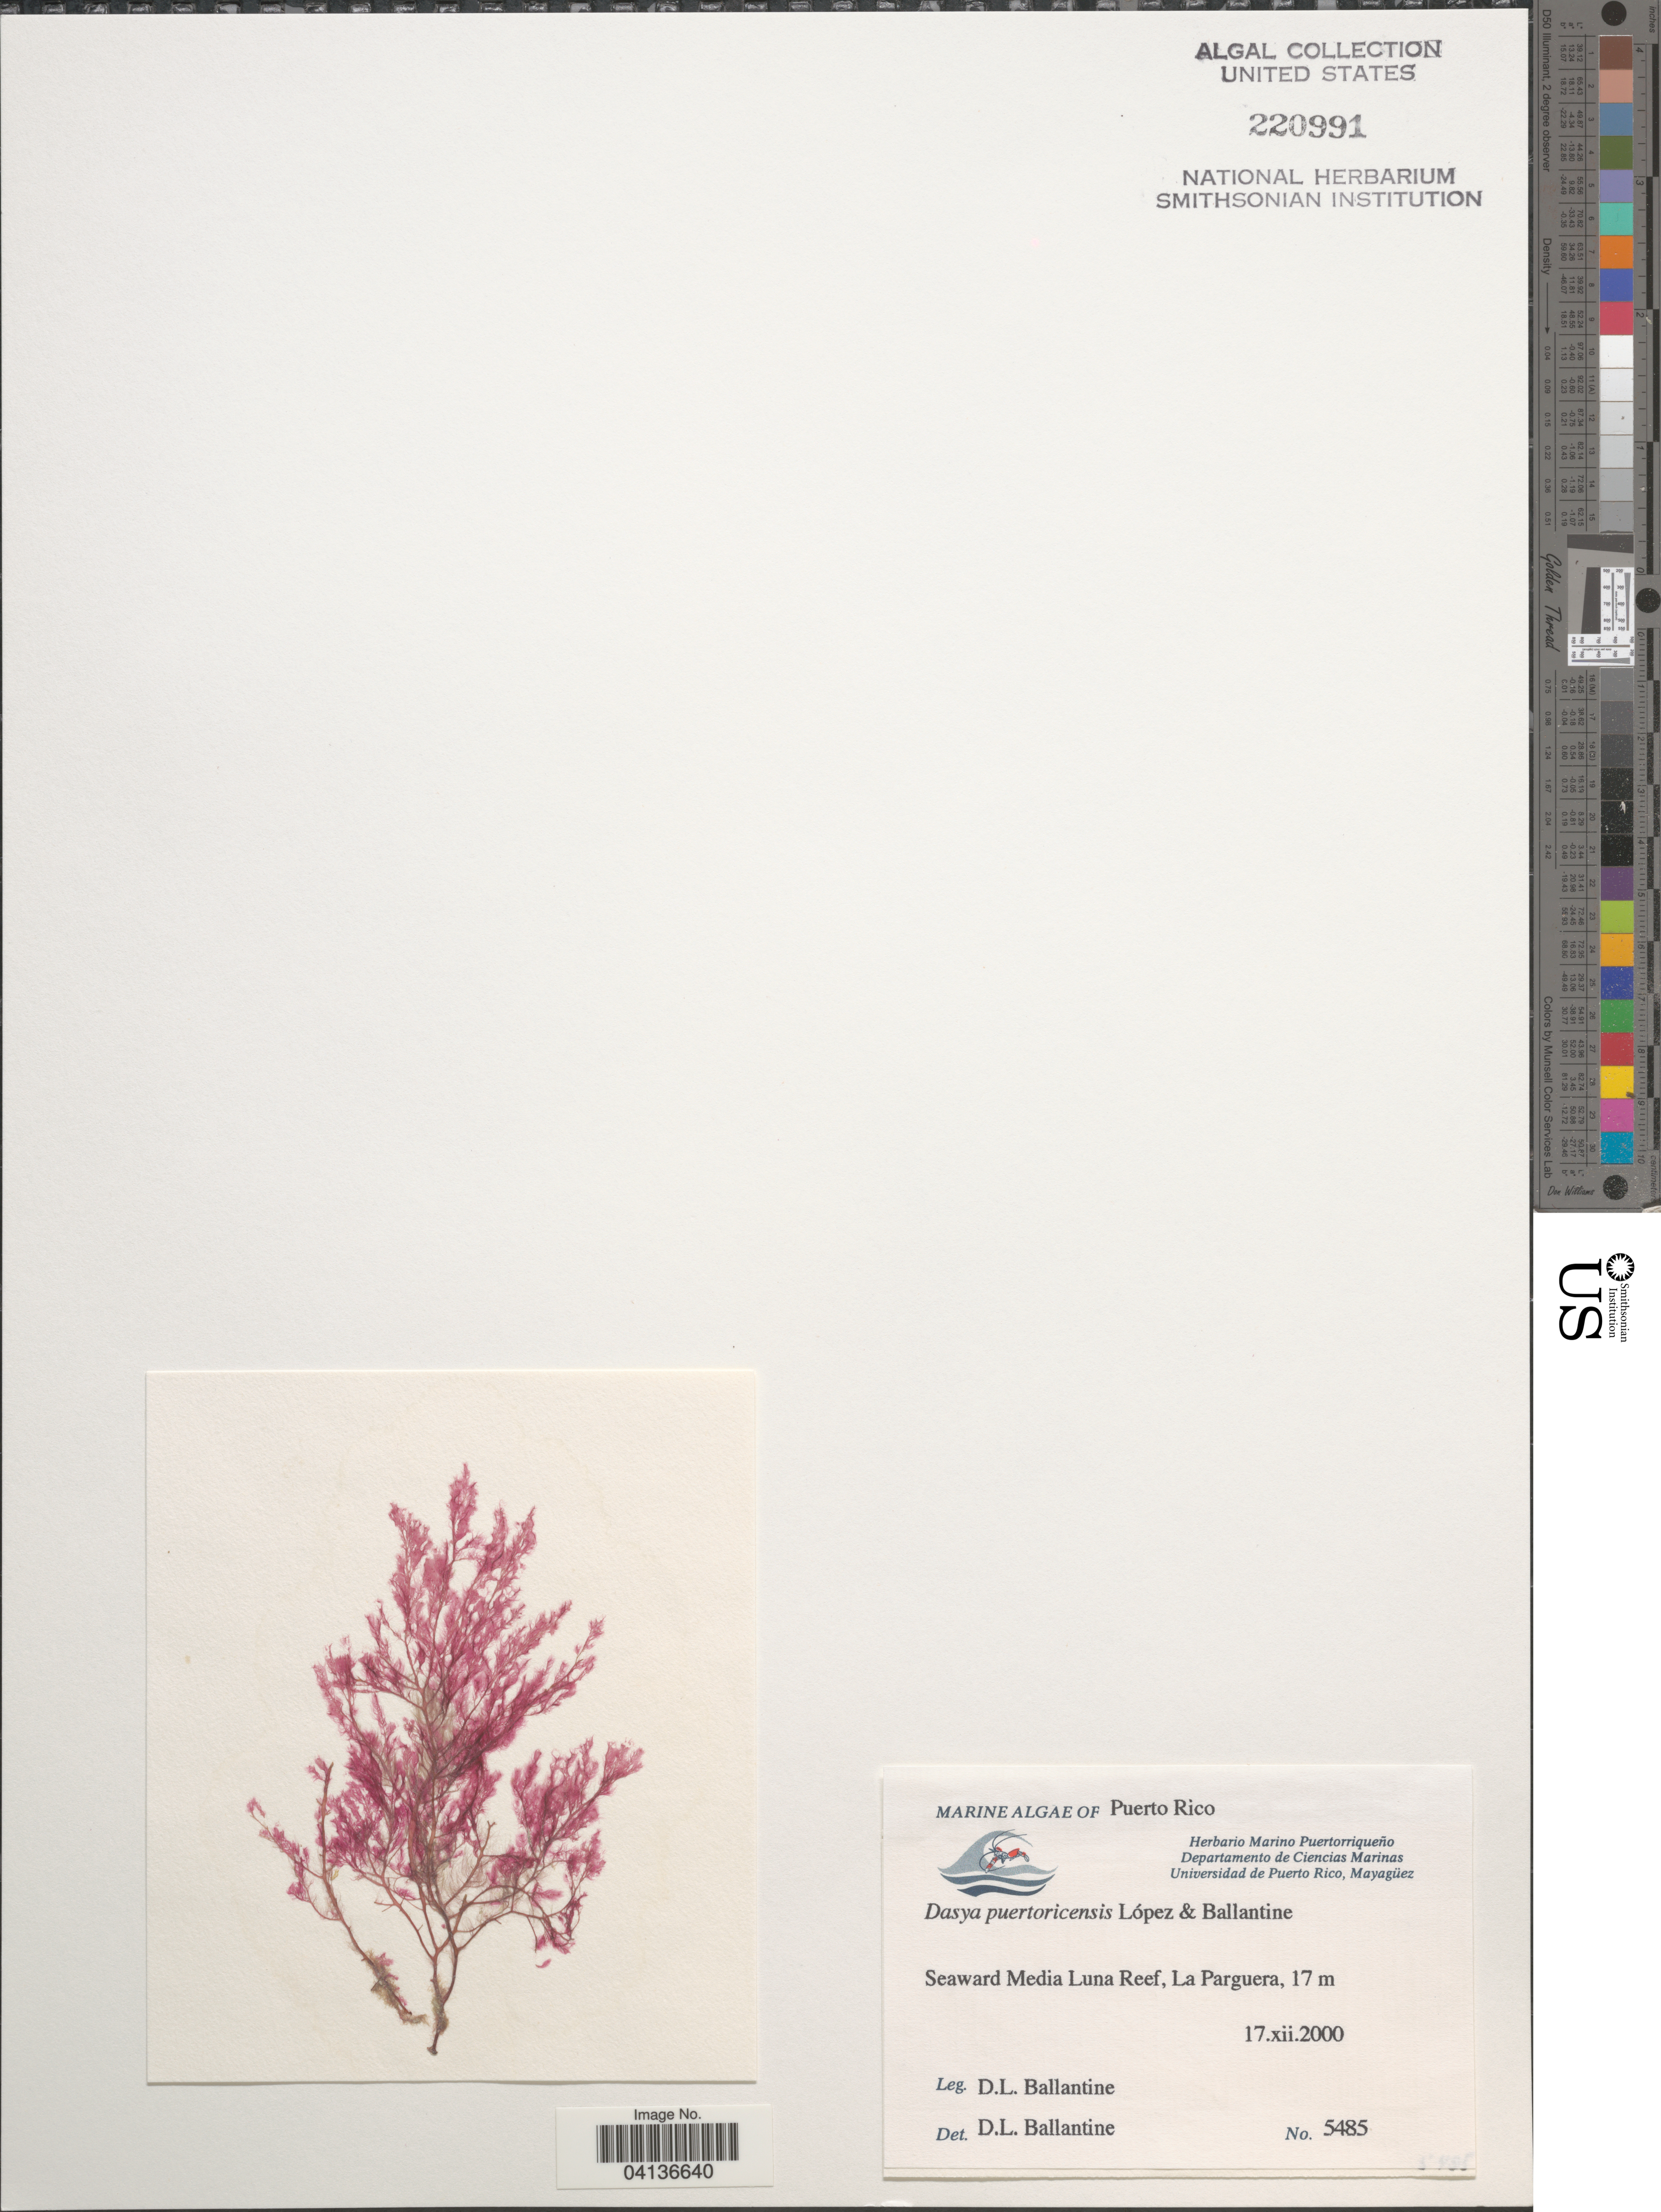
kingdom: Plantae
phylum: Rhodophyta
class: Florideophyceae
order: Ceramiales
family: Dasyaceae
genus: Dasya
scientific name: Dasya puertoricensis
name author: Lopez-Pinero & D.L. Ballant.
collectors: D.L. Ballantine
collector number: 5485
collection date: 2000-12-17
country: Puerto Rico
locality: Seaward Media Luna Reef, La Parguera.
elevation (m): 17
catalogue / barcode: US 220991